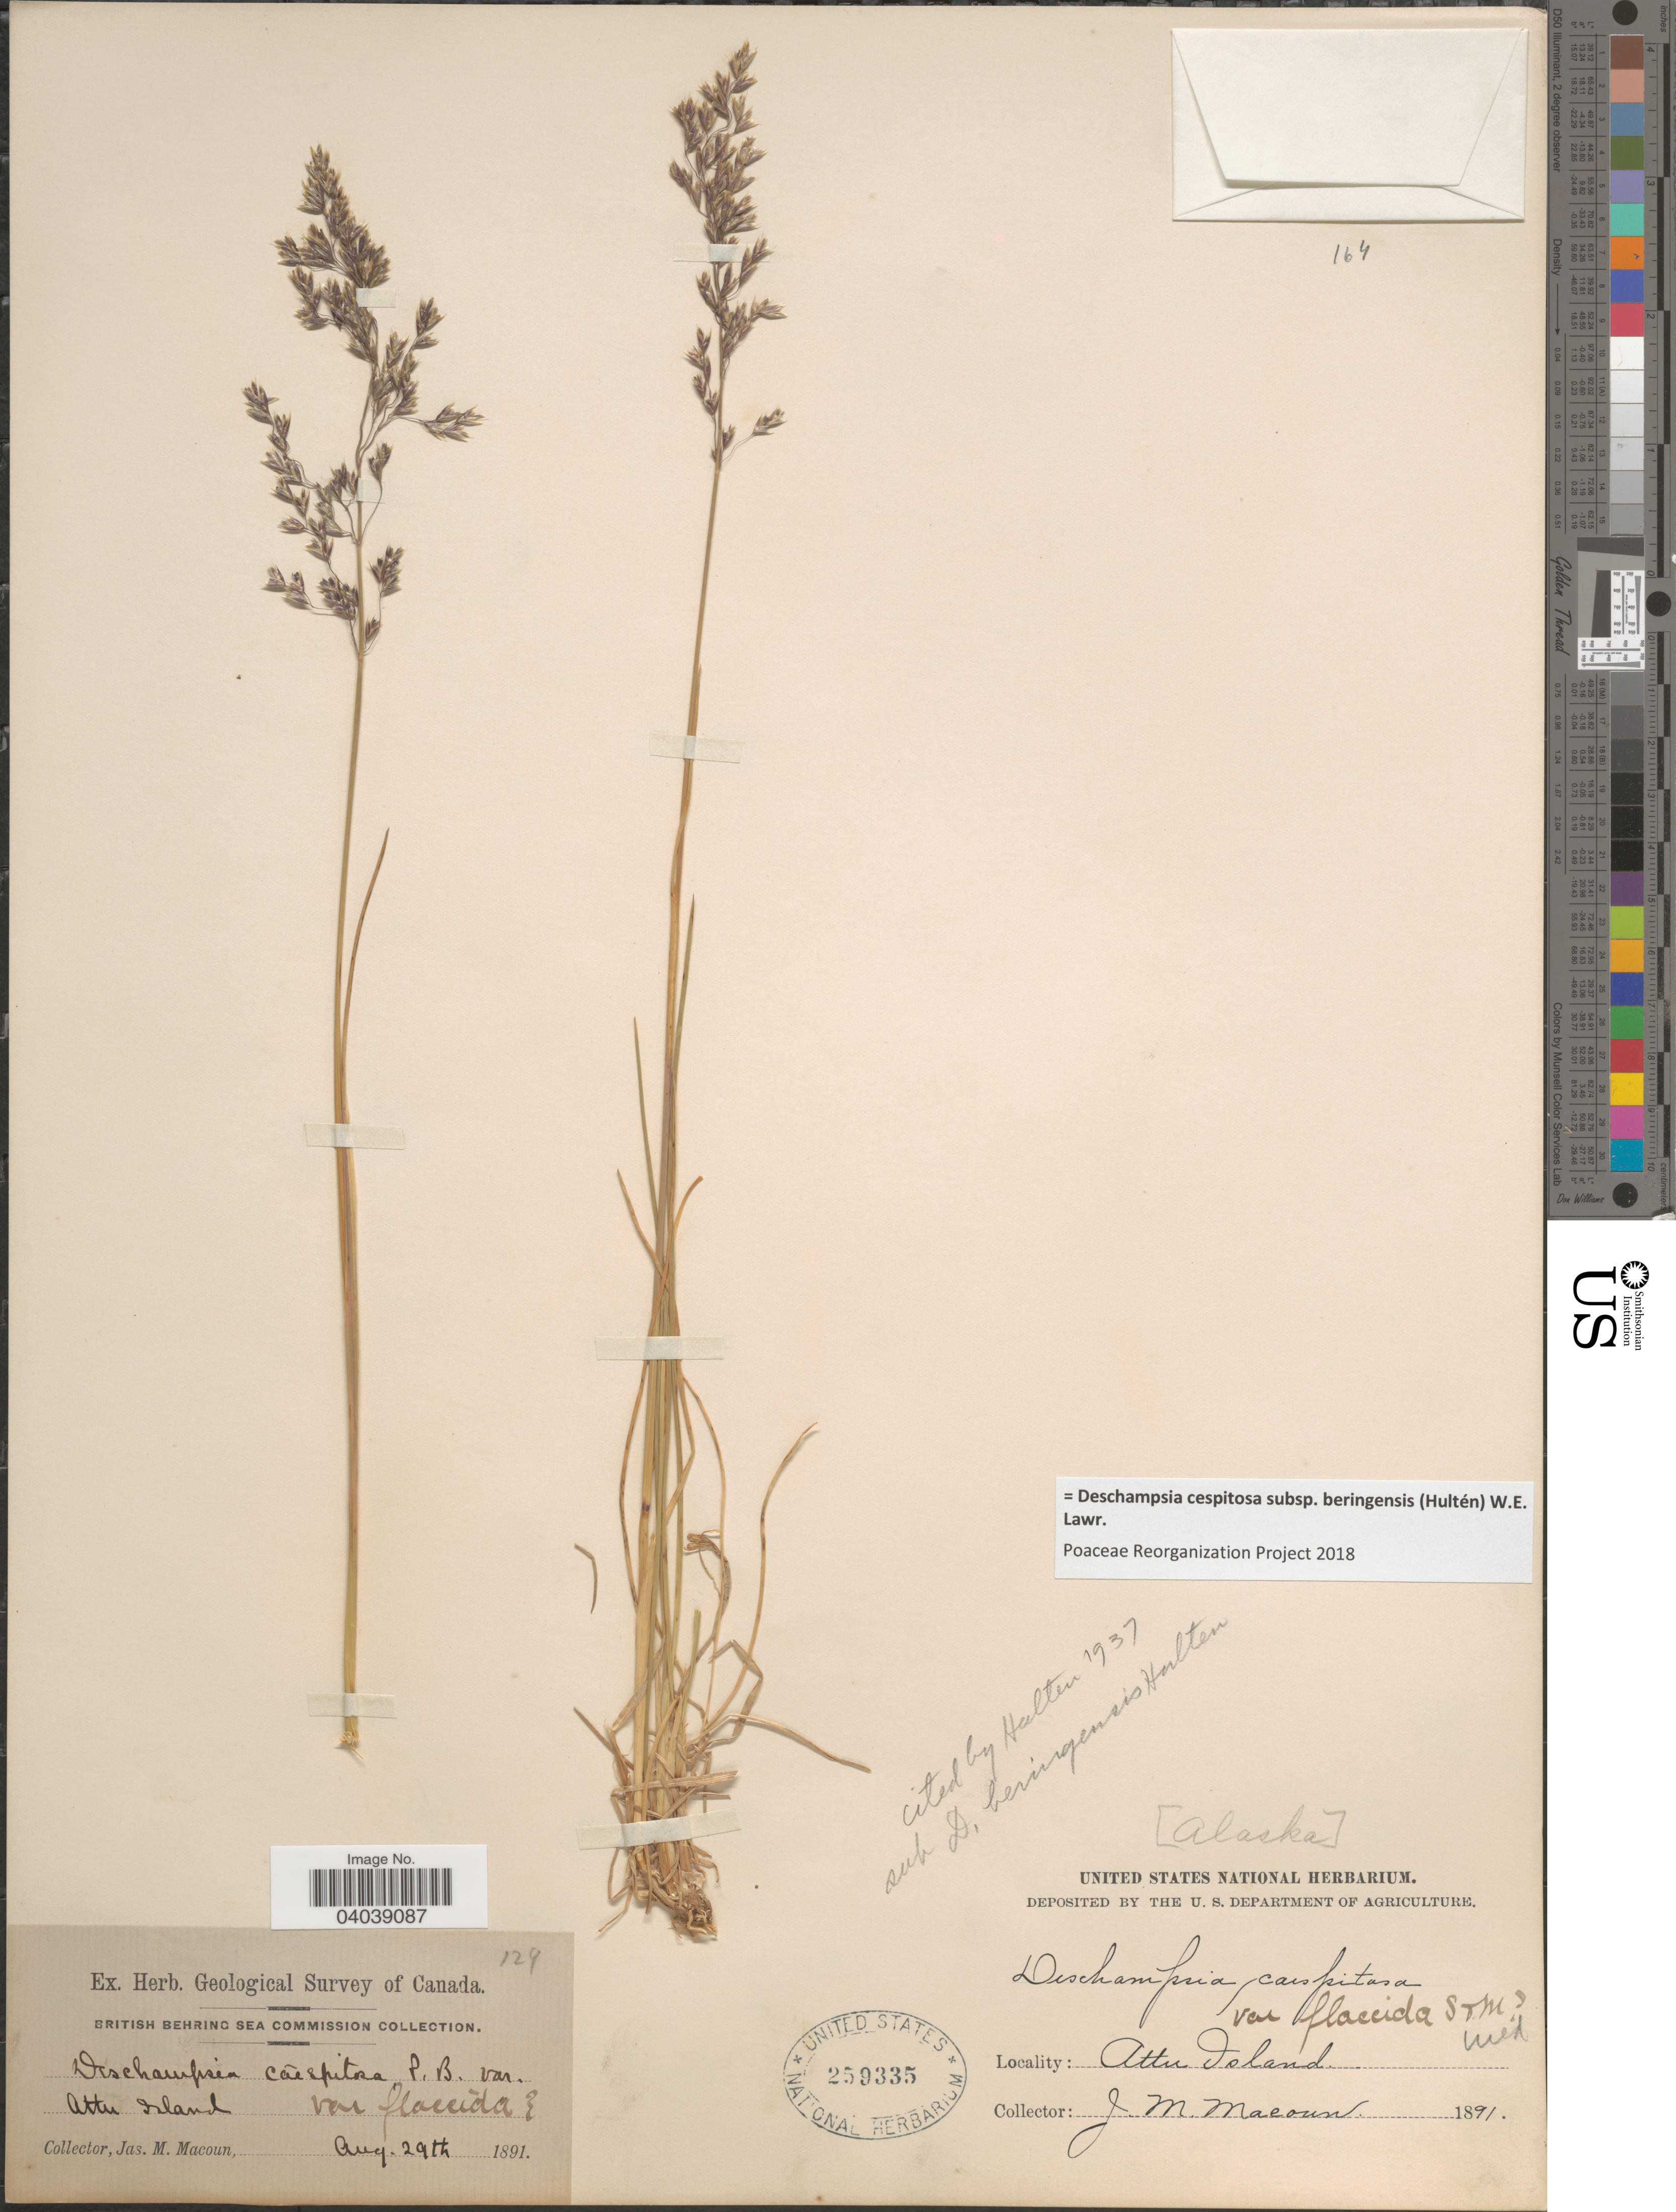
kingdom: Plantae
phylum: Tracheophyta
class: Liliopsida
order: Poales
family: Poaceae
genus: Deschampsia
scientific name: Deschampsia cespitosa subsp. beringensis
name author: (Hultén) Lawrence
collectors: J. M. Macoun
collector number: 129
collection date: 1891-08-29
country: United States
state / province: Alaska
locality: Attu Island.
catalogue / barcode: US 259335